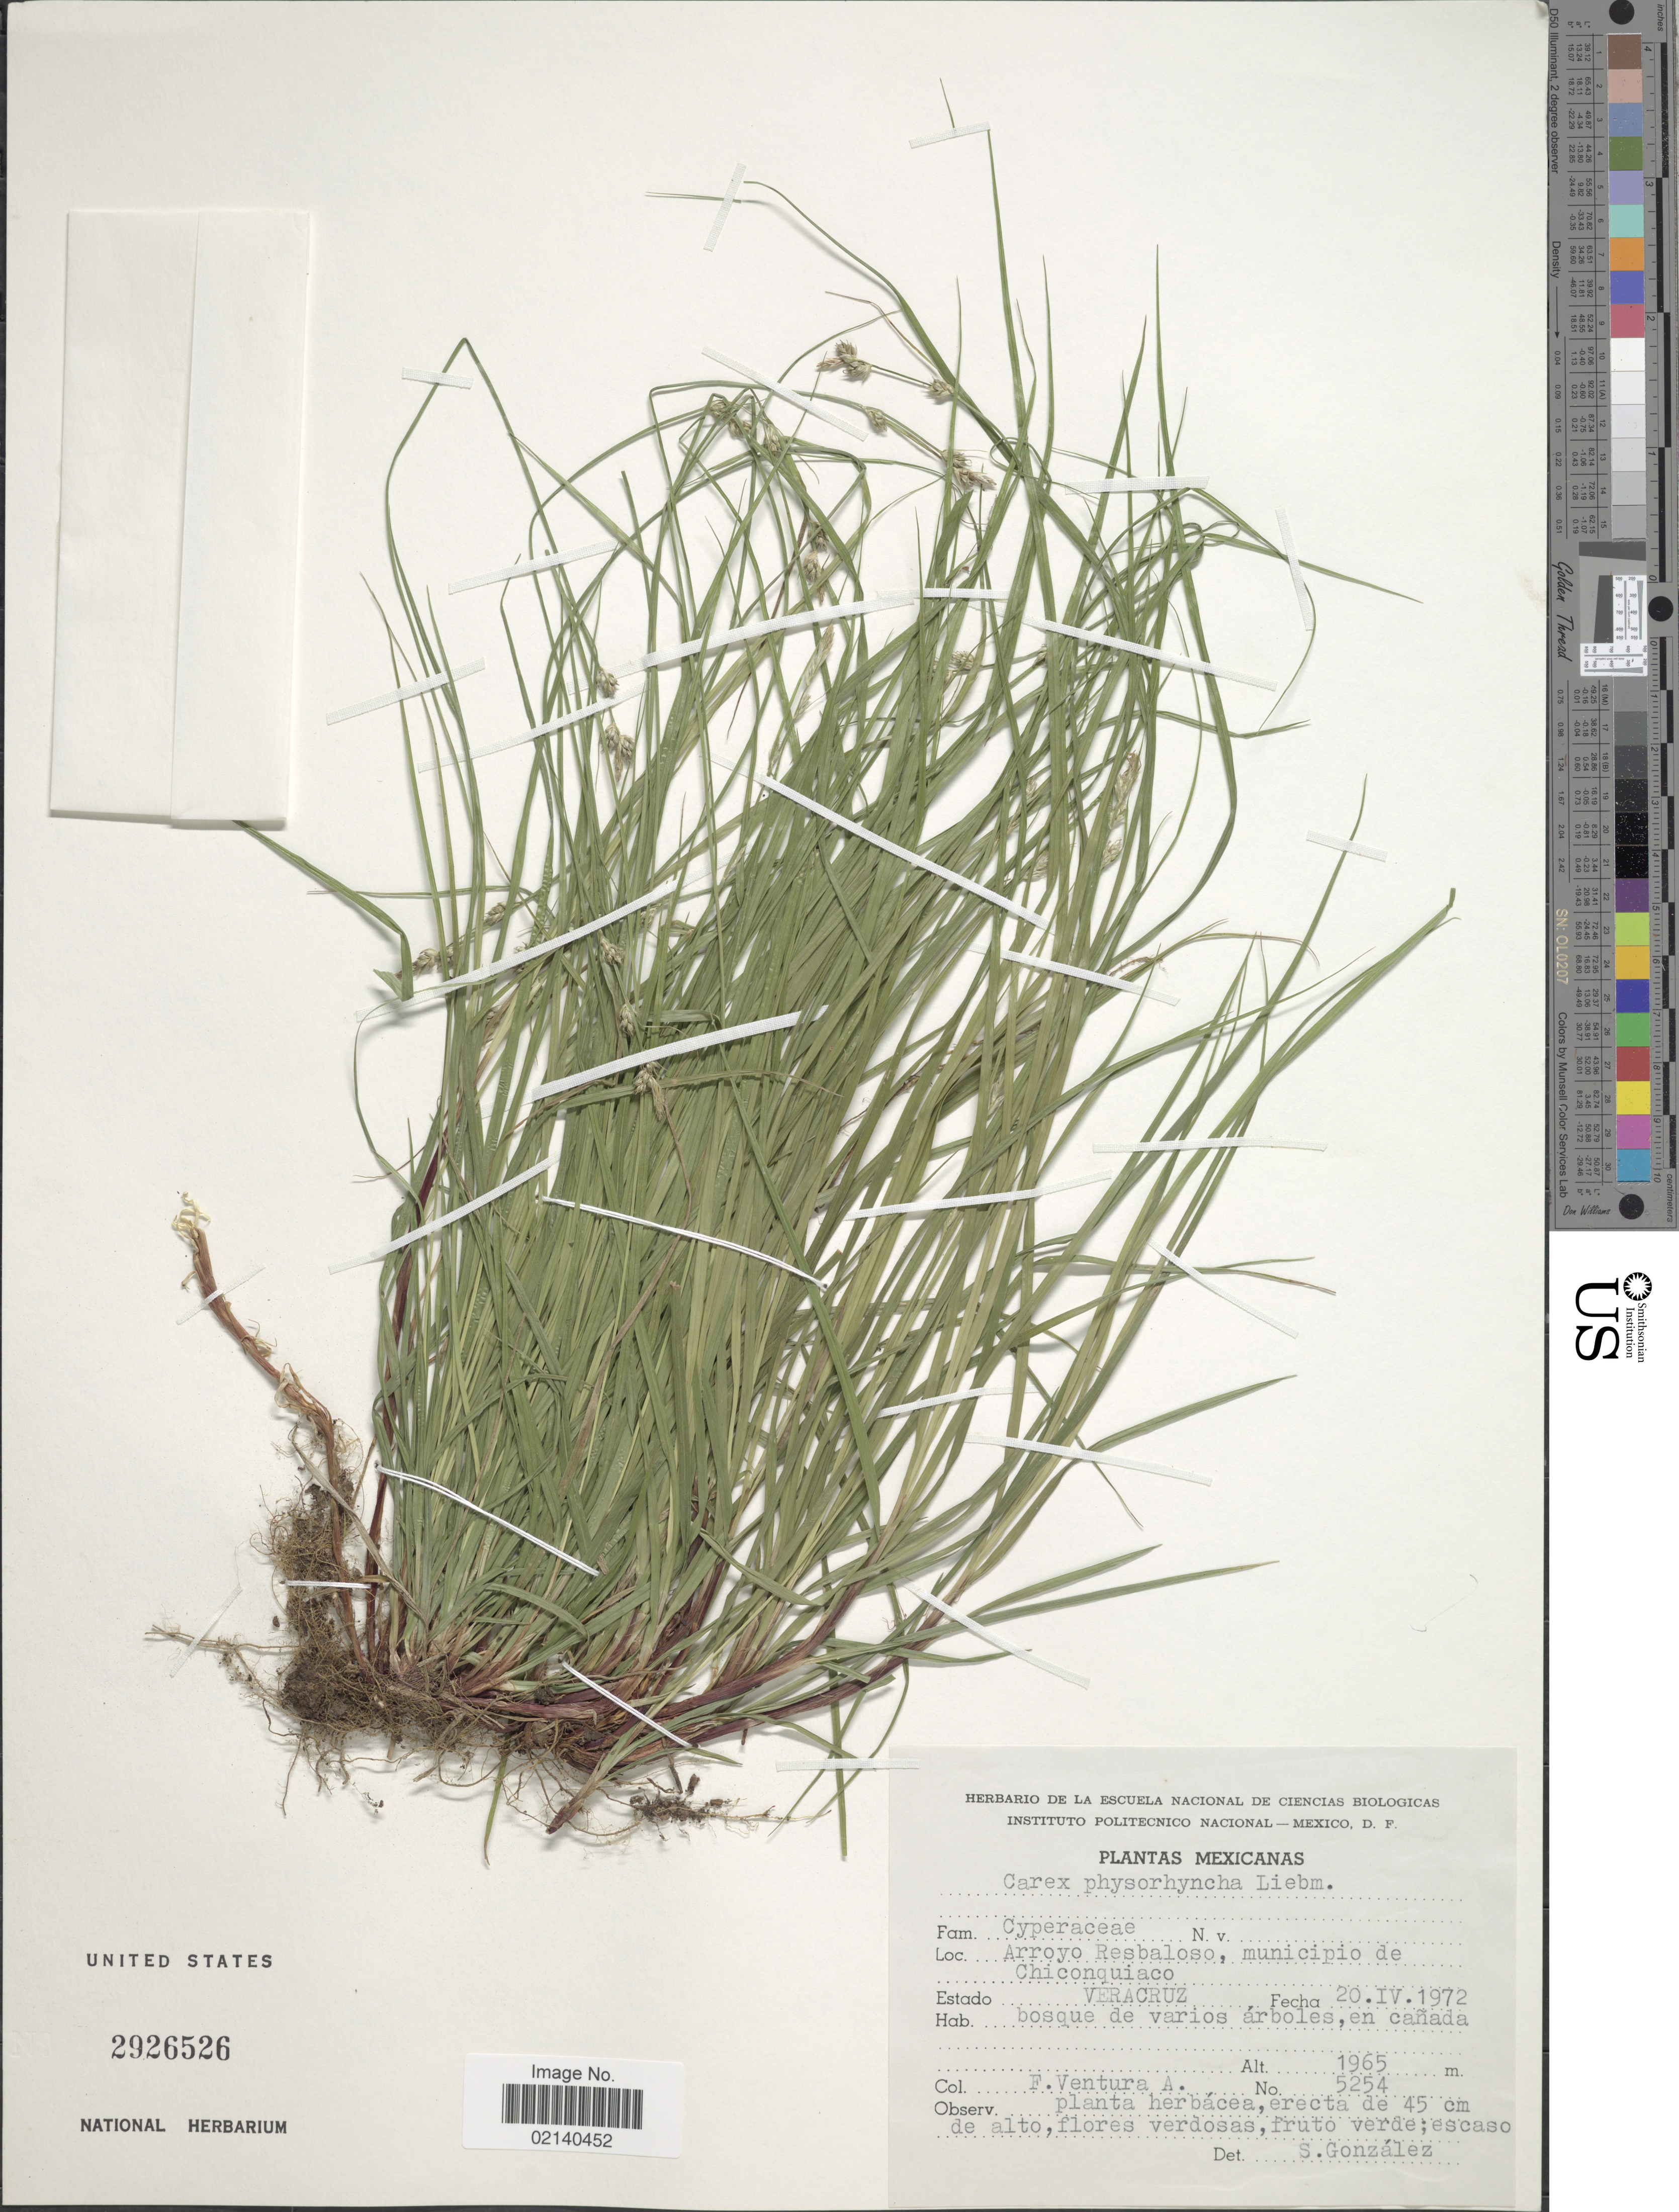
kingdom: Plantae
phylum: Tracheophyta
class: Liliopsida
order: Poales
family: Cyperaceae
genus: Carex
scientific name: Carex physorhyncha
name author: Liebm. ex Steud.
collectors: F. Ventura A.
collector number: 5254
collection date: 1972-04-20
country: Mexico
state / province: Veracruz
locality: Arroyo Resbaloso, municipio de Chiconquiaco, Estado Veracruz.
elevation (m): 1965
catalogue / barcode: US 2926526